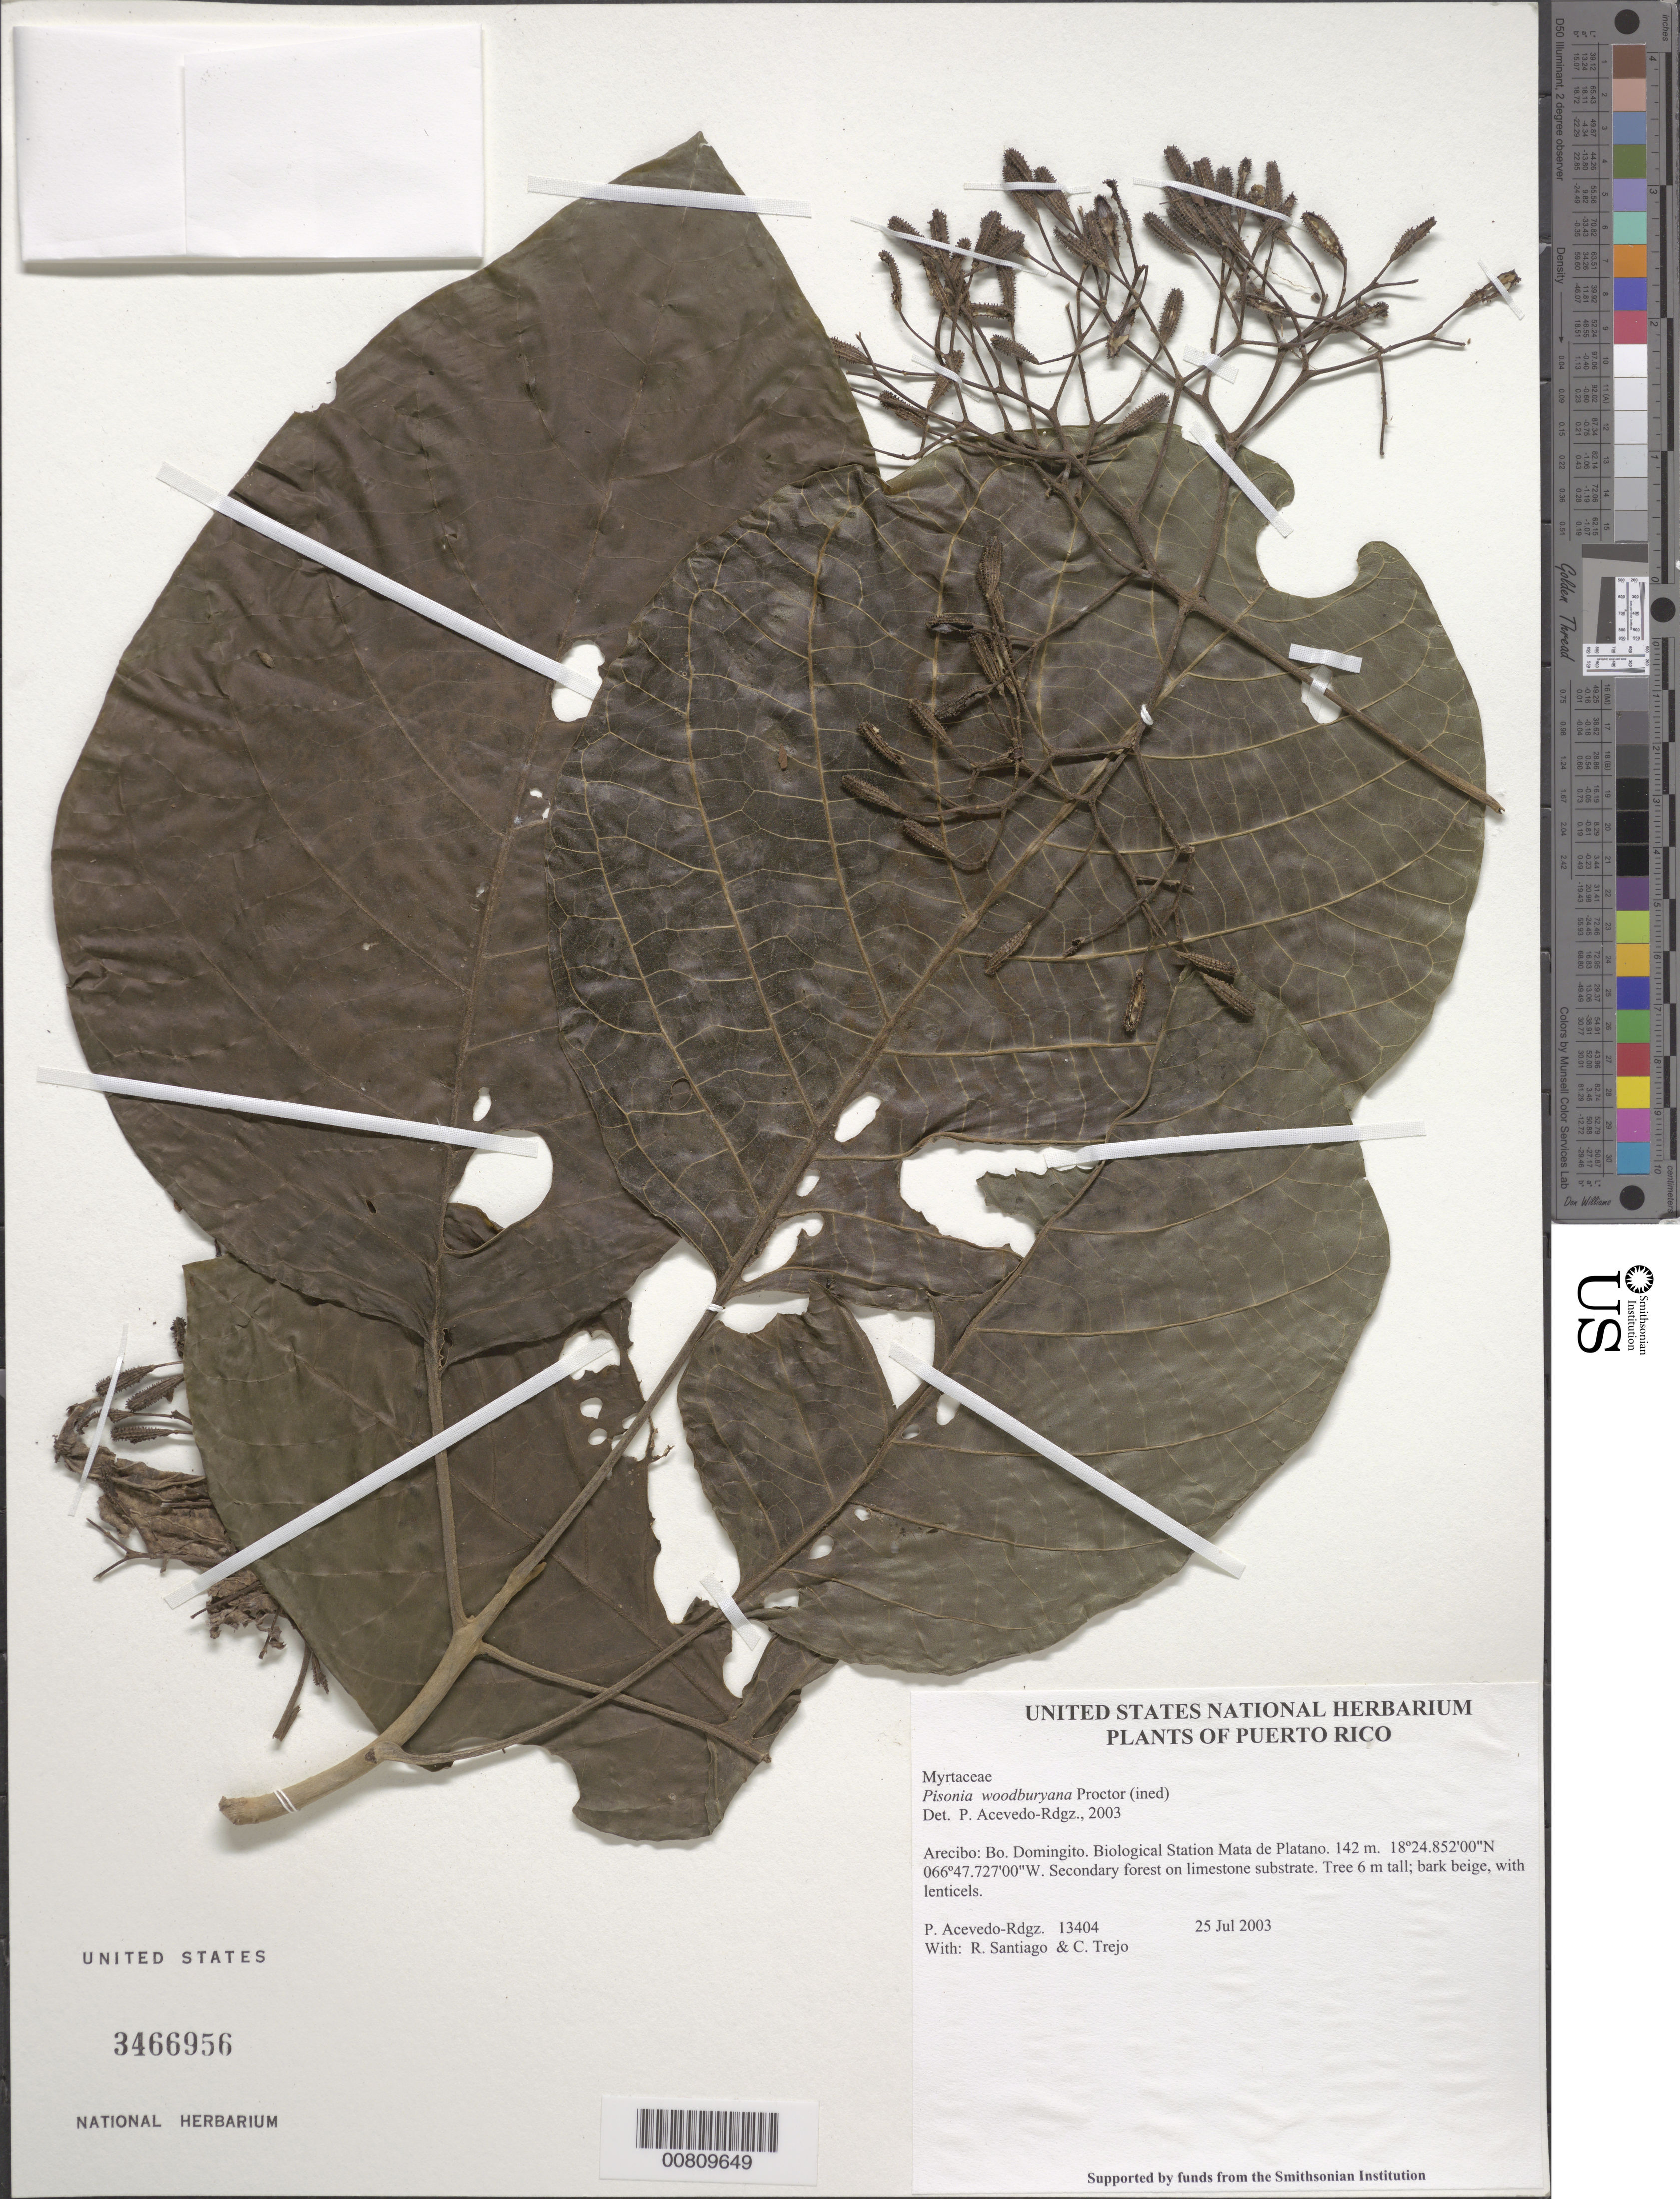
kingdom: Plantae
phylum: Tracheophyta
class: Magnoliopsida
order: Caryophyllales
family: Nyctaginaceae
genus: Pisonia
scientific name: Pisonia woodburyana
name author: Proctor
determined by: Acevedo-Rodríguez, P., (BOT), Smithsonian Institution - National Museum of Natural History (UNITED STATES)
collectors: P. Acevedo-Rodr., R. Santiago & C. Trejo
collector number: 13404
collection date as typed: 25 Jul 2003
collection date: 2003-07-25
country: Puerto Rico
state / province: Arecibo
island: Puerto Rico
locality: Arecibo: Bo. Domingito. Biological Station Mata de Platano.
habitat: Secondary forest on limestone substrate.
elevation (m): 142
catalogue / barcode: US 3466956